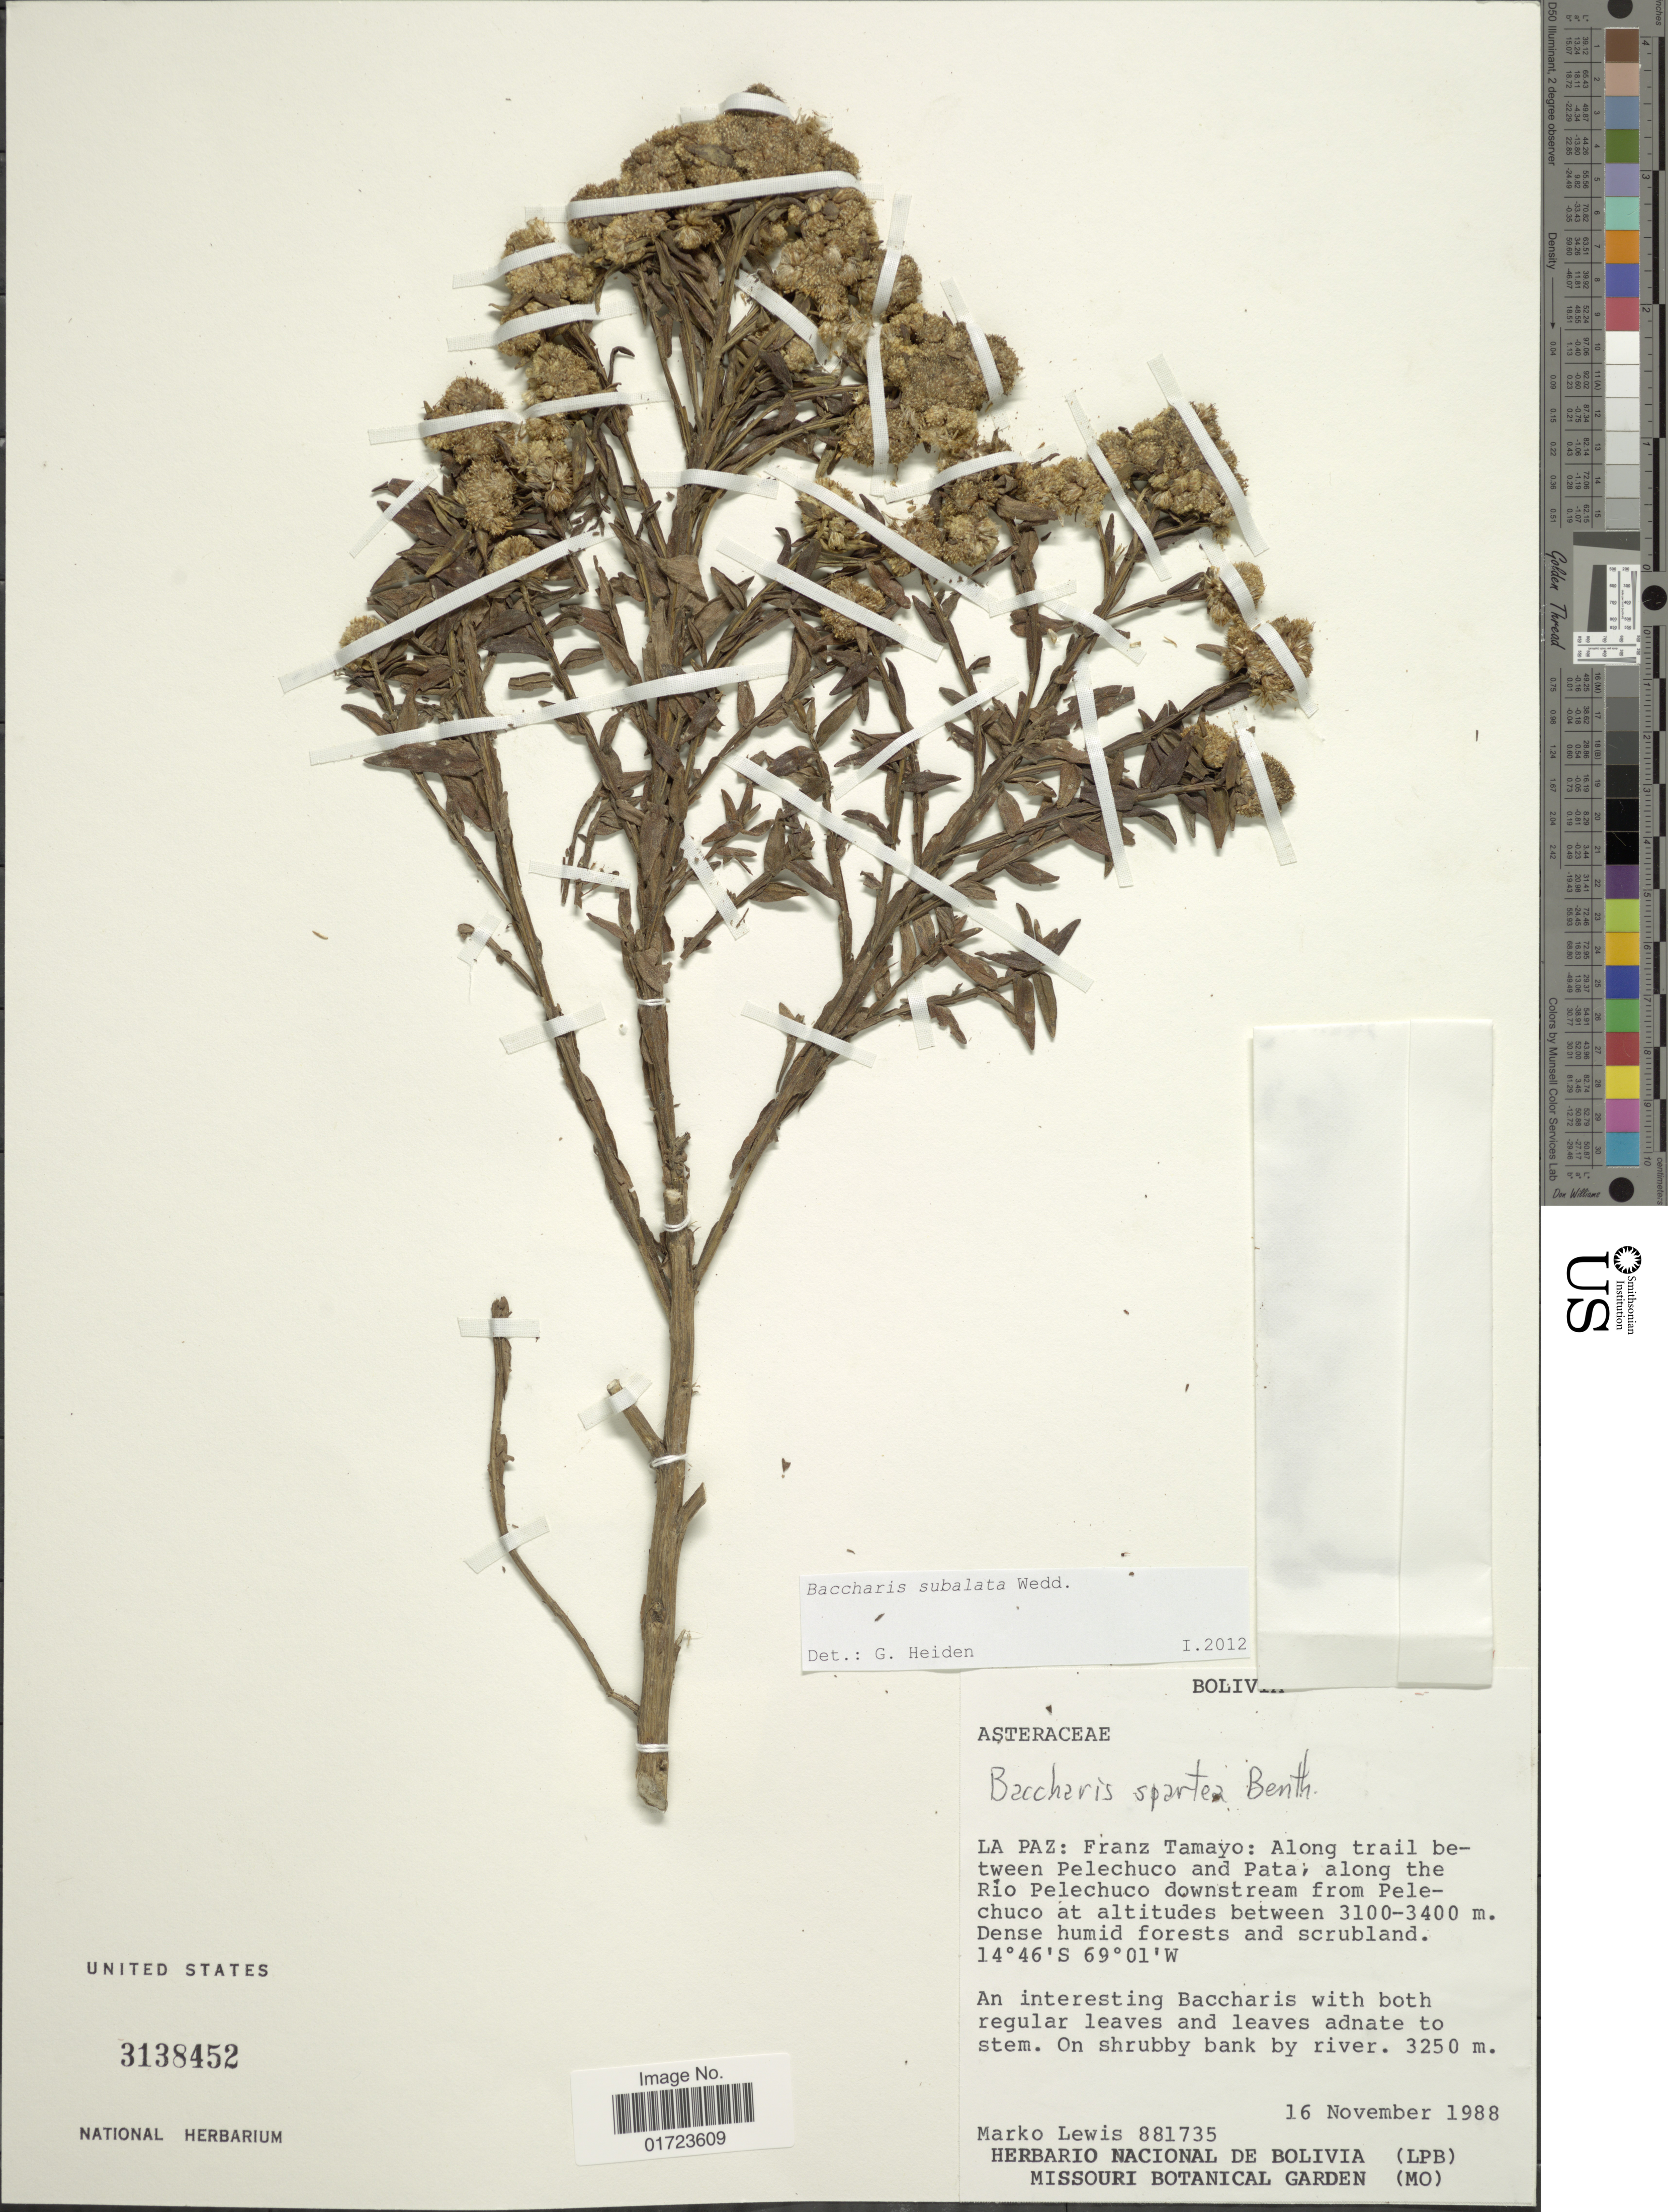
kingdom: Plantae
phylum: Tracheophyta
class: Magnoliopsida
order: Asterales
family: Asteraceae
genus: Baccharis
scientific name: Baccharis subalata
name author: Wedd.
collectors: M. A. Lewis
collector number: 881735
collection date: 1988-11-16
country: Bolivia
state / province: La Paz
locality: La Paz: Franz Tamayo: Along trail between Pelechuco and Pata; along the Rio Pelechuco dowstream from Pelechuco.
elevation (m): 3100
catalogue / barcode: US 3138452